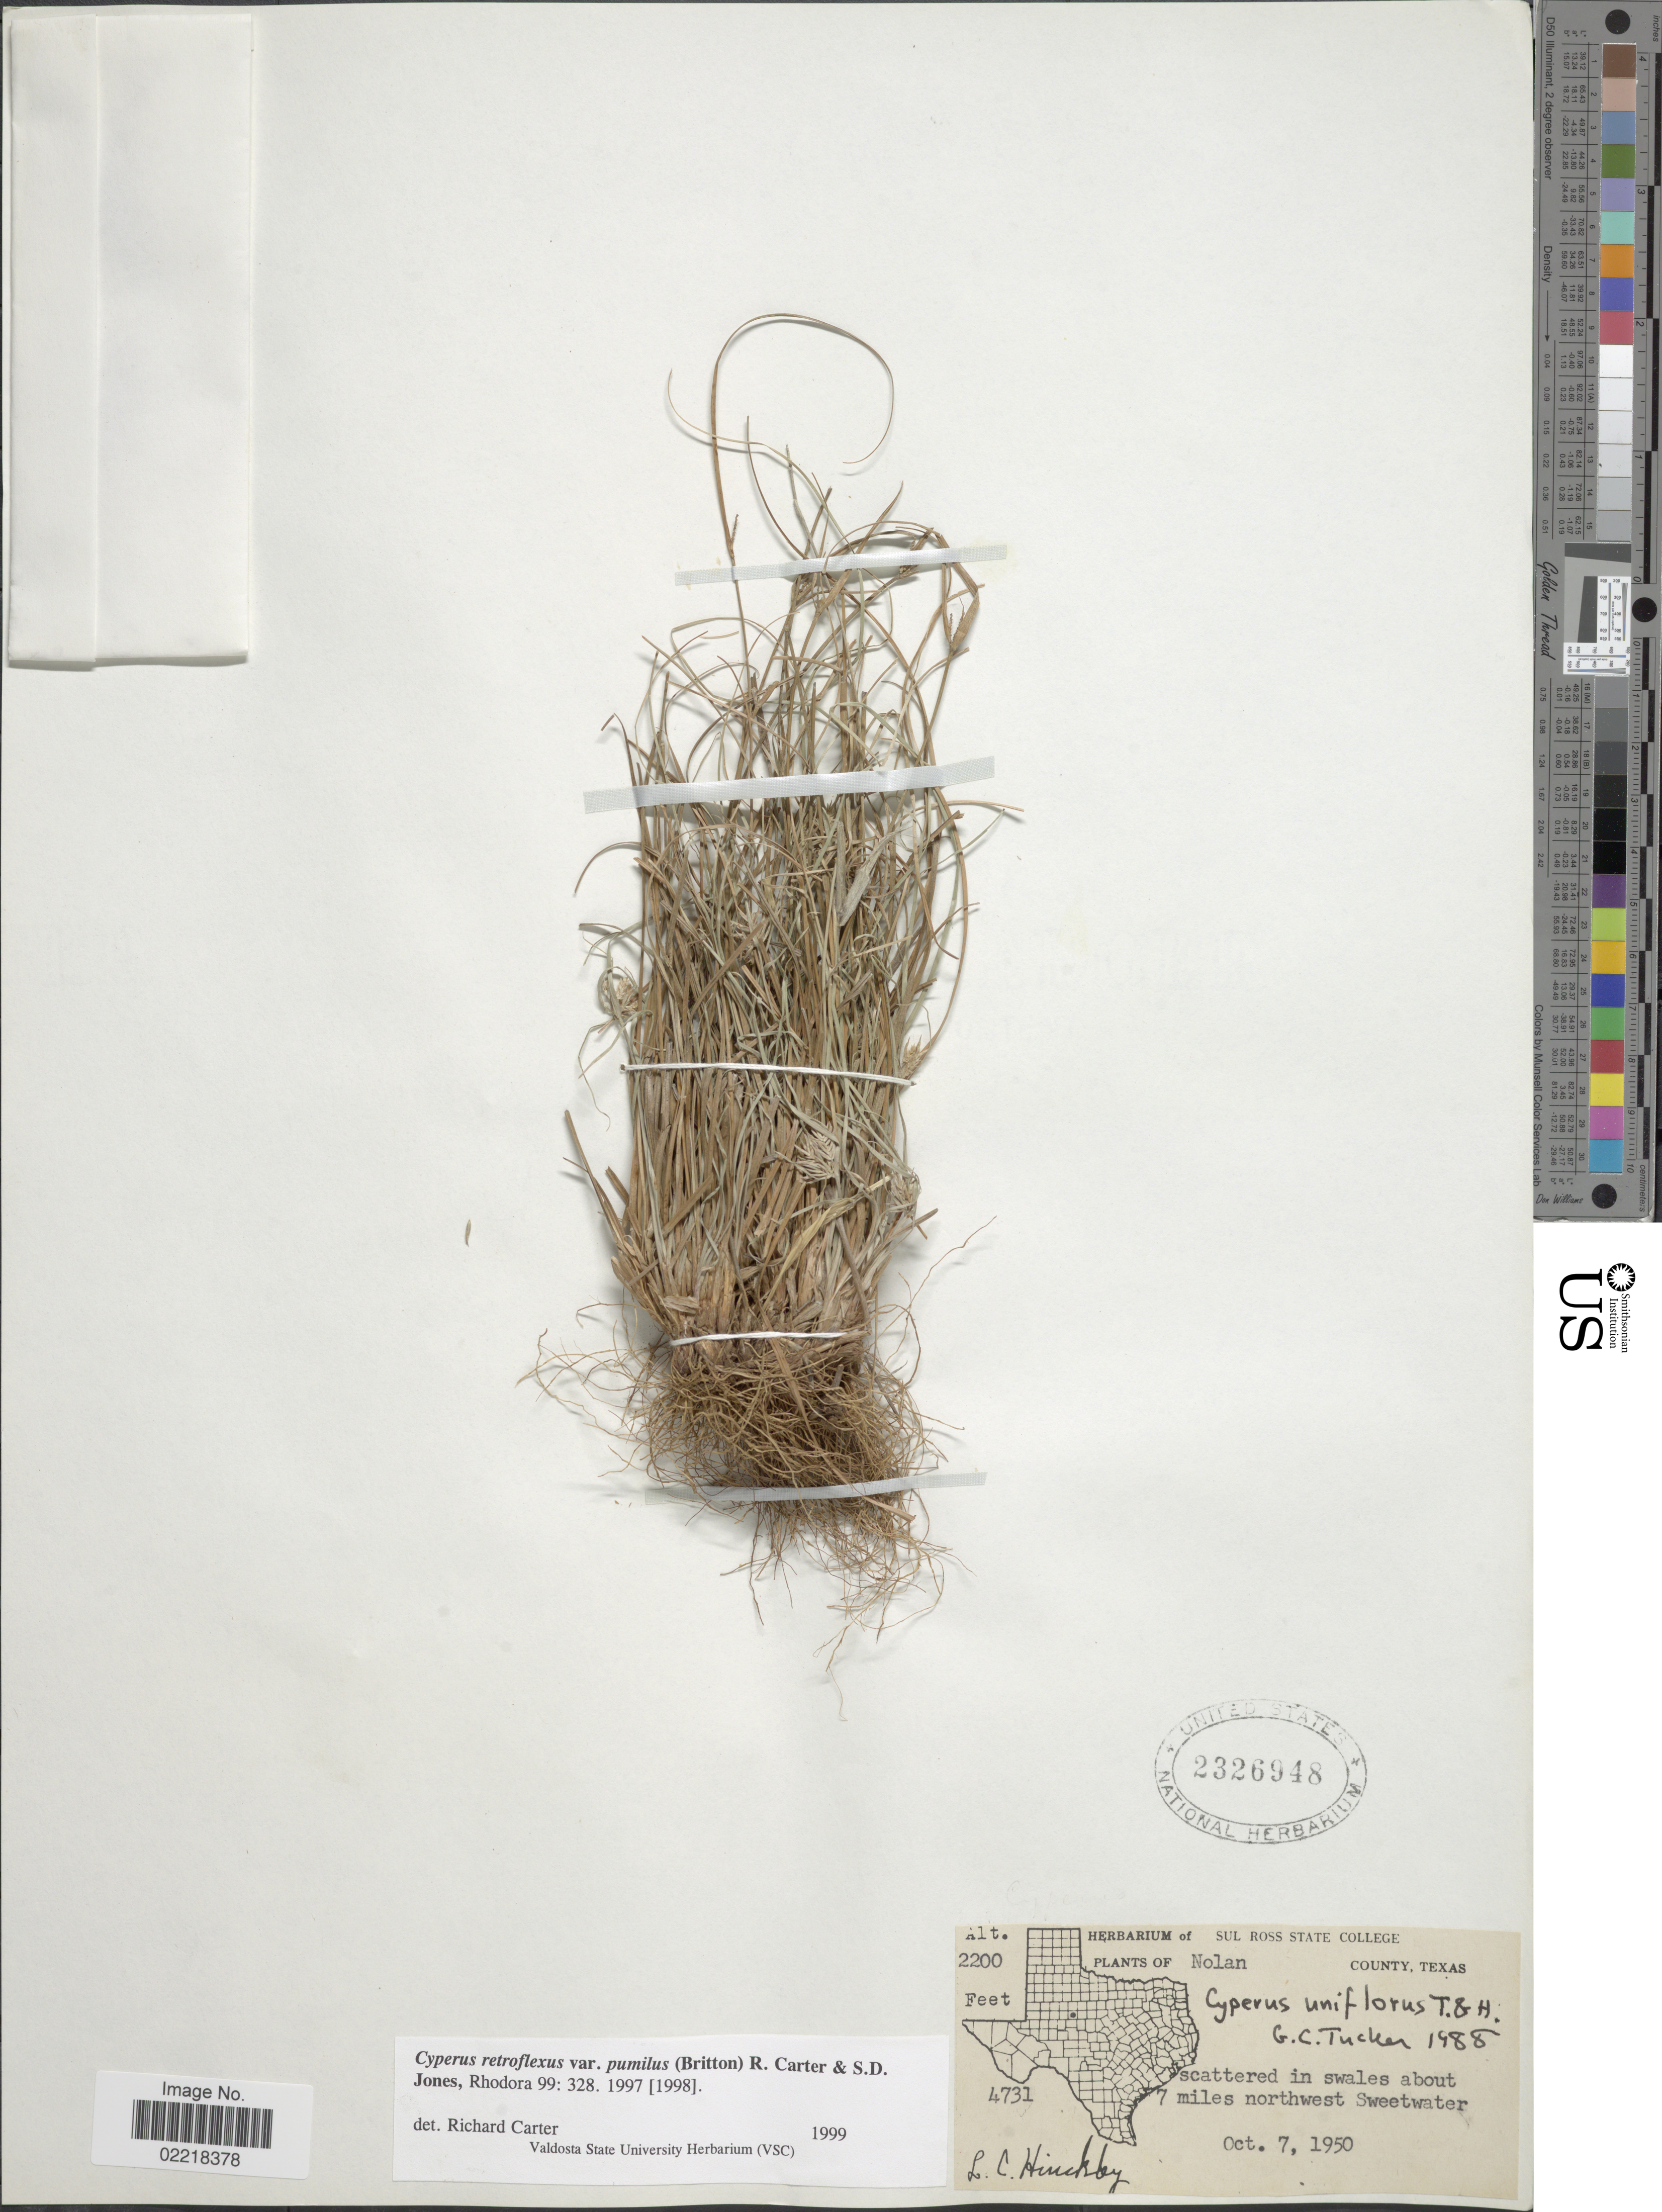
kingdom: Plantae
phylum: Tracheophyta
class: Liliopsida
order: Poales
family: Cyperaceae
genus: Cyperus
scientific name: Cyperus retroflexus var. pumilus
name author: (Britton) R. Carter & S.D. Jones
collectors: L. Hinckley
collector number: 4731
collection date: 1950-10-07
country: United States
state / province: Texas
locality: Nolan County, about 7 miles northwest Sweetwater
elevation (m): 671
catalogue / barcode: US 2326948